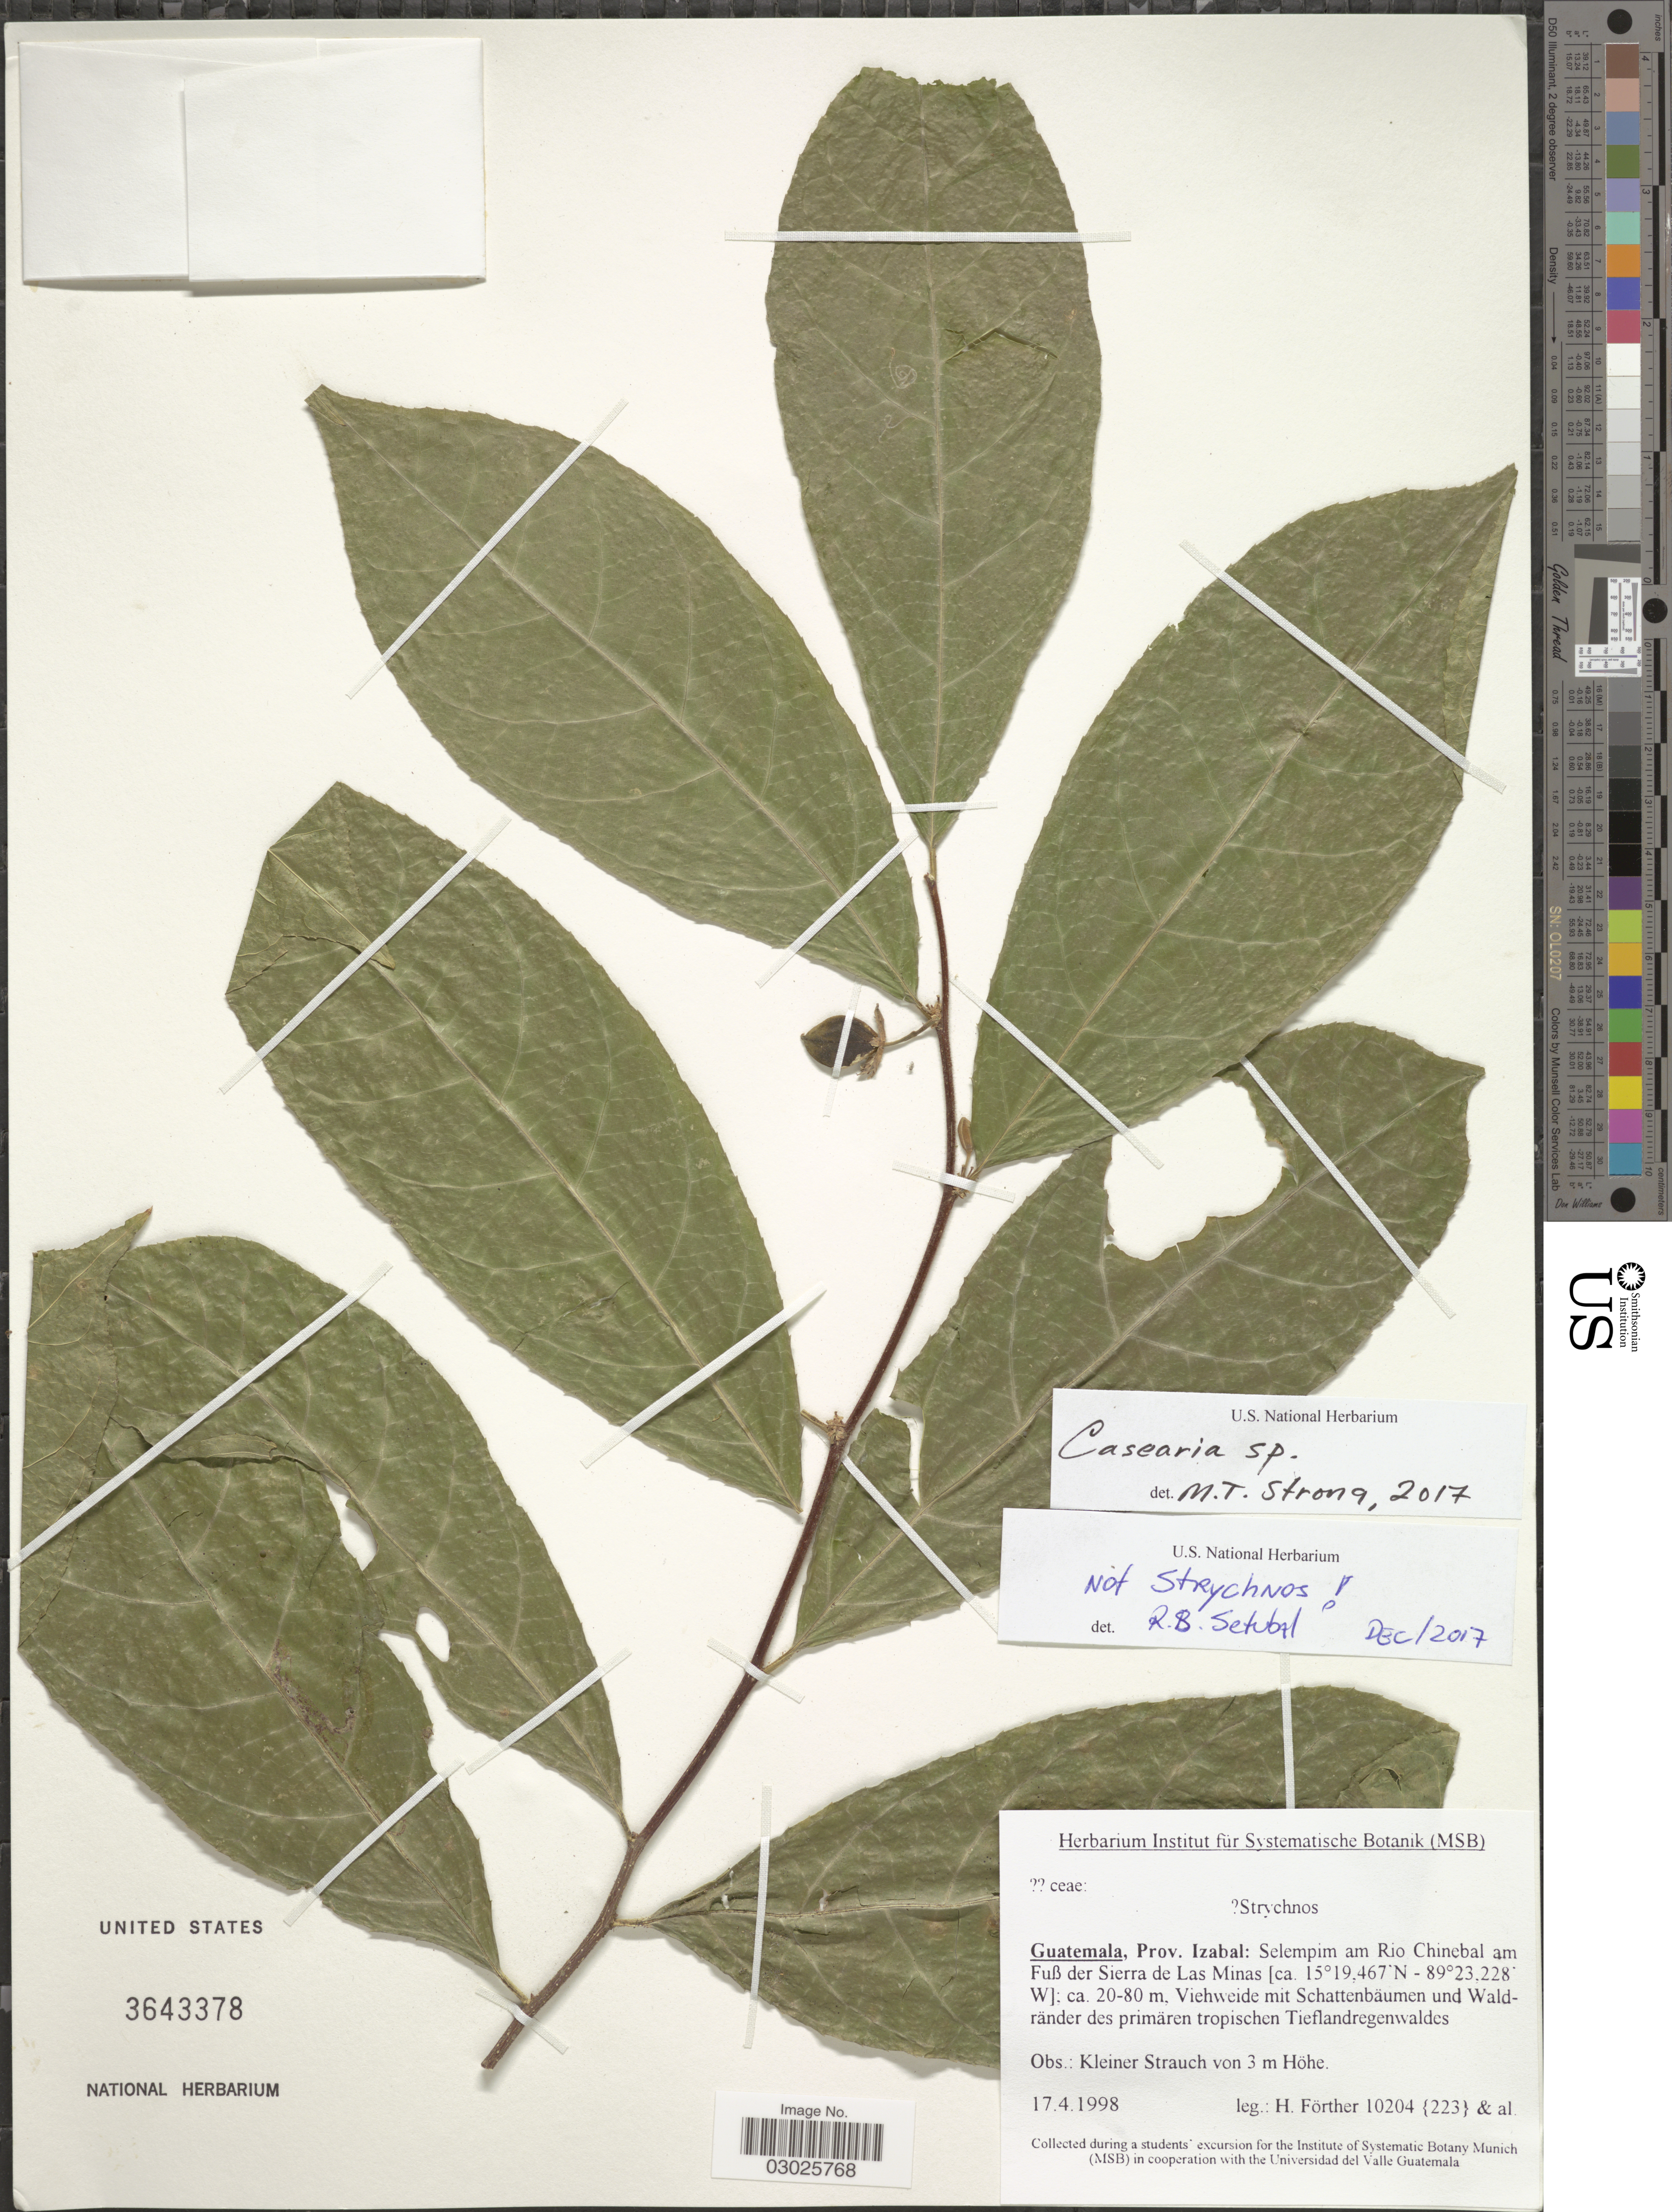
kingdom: Plantae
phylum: Tracheophyta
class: Magnoliopsida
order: Malpighiales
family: Salicaceae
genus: Casearia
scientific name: Casearia sp.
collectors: H. Förther & et al.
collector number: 10204/223?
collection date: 1998-04-17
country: Guatemala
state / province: Izabal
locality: Selempim am Rio Chinebal am Fuß der Sierra de Las Minas.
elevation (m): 20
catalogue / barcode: US 3643378